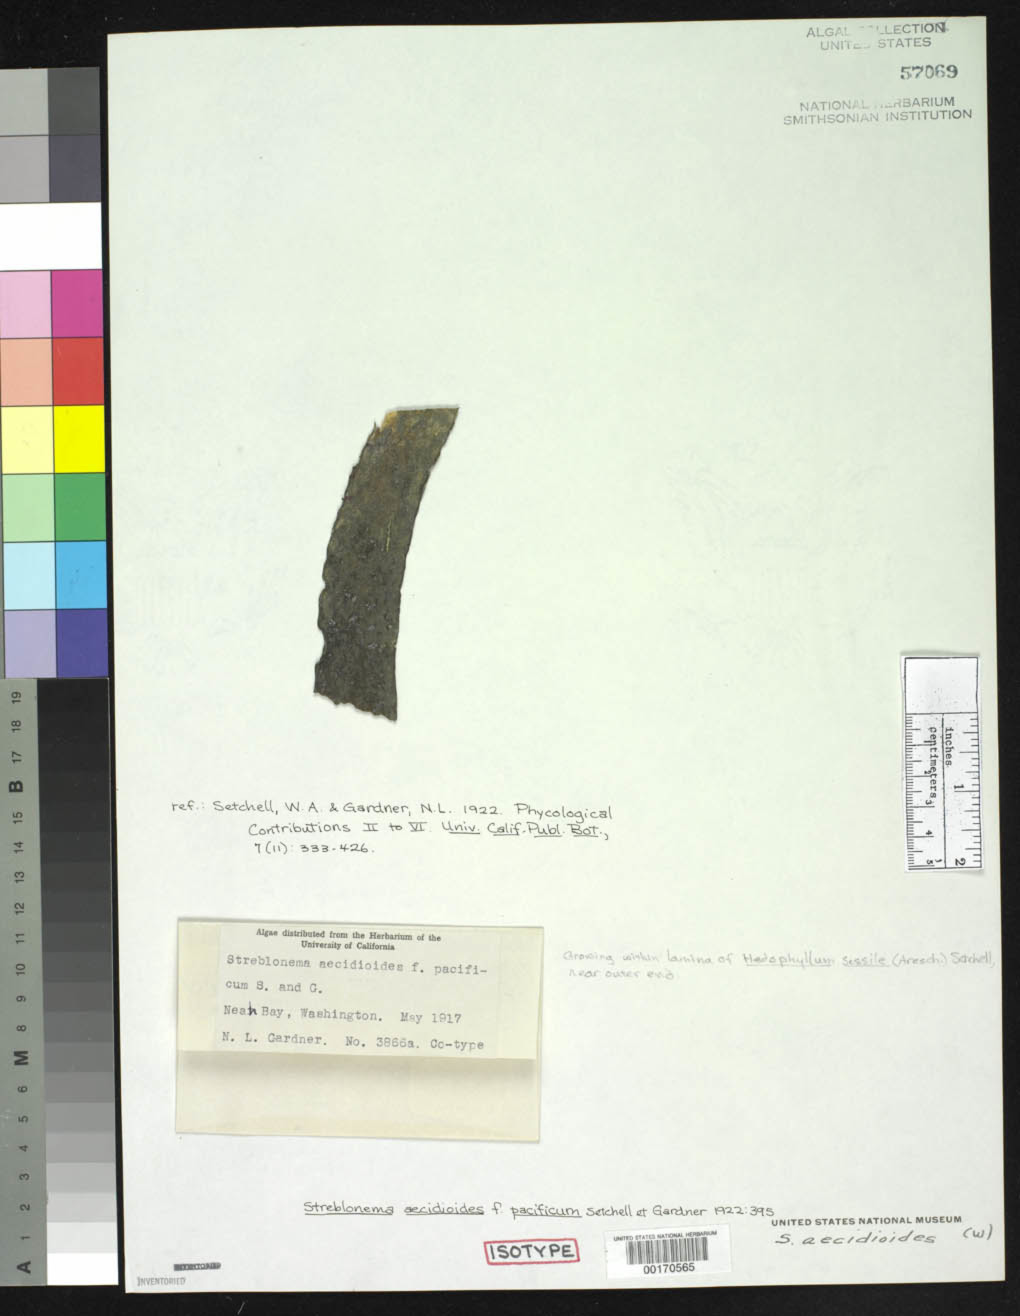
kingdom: Chromista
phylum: Ochrophyta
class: Phaeophyceae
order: Ectocarpales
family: Chordariaceae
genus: Streblonema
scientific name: Streblonema aecidioides f. pacificum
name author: Setch. & N.L. Gardner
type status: Isotype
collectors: N. Gardner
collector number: NLG 3866A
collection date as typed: May 1917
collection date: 1917-05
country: United States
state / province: Washington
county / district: Clallam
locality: Neah Bay.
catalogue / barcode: US 57069